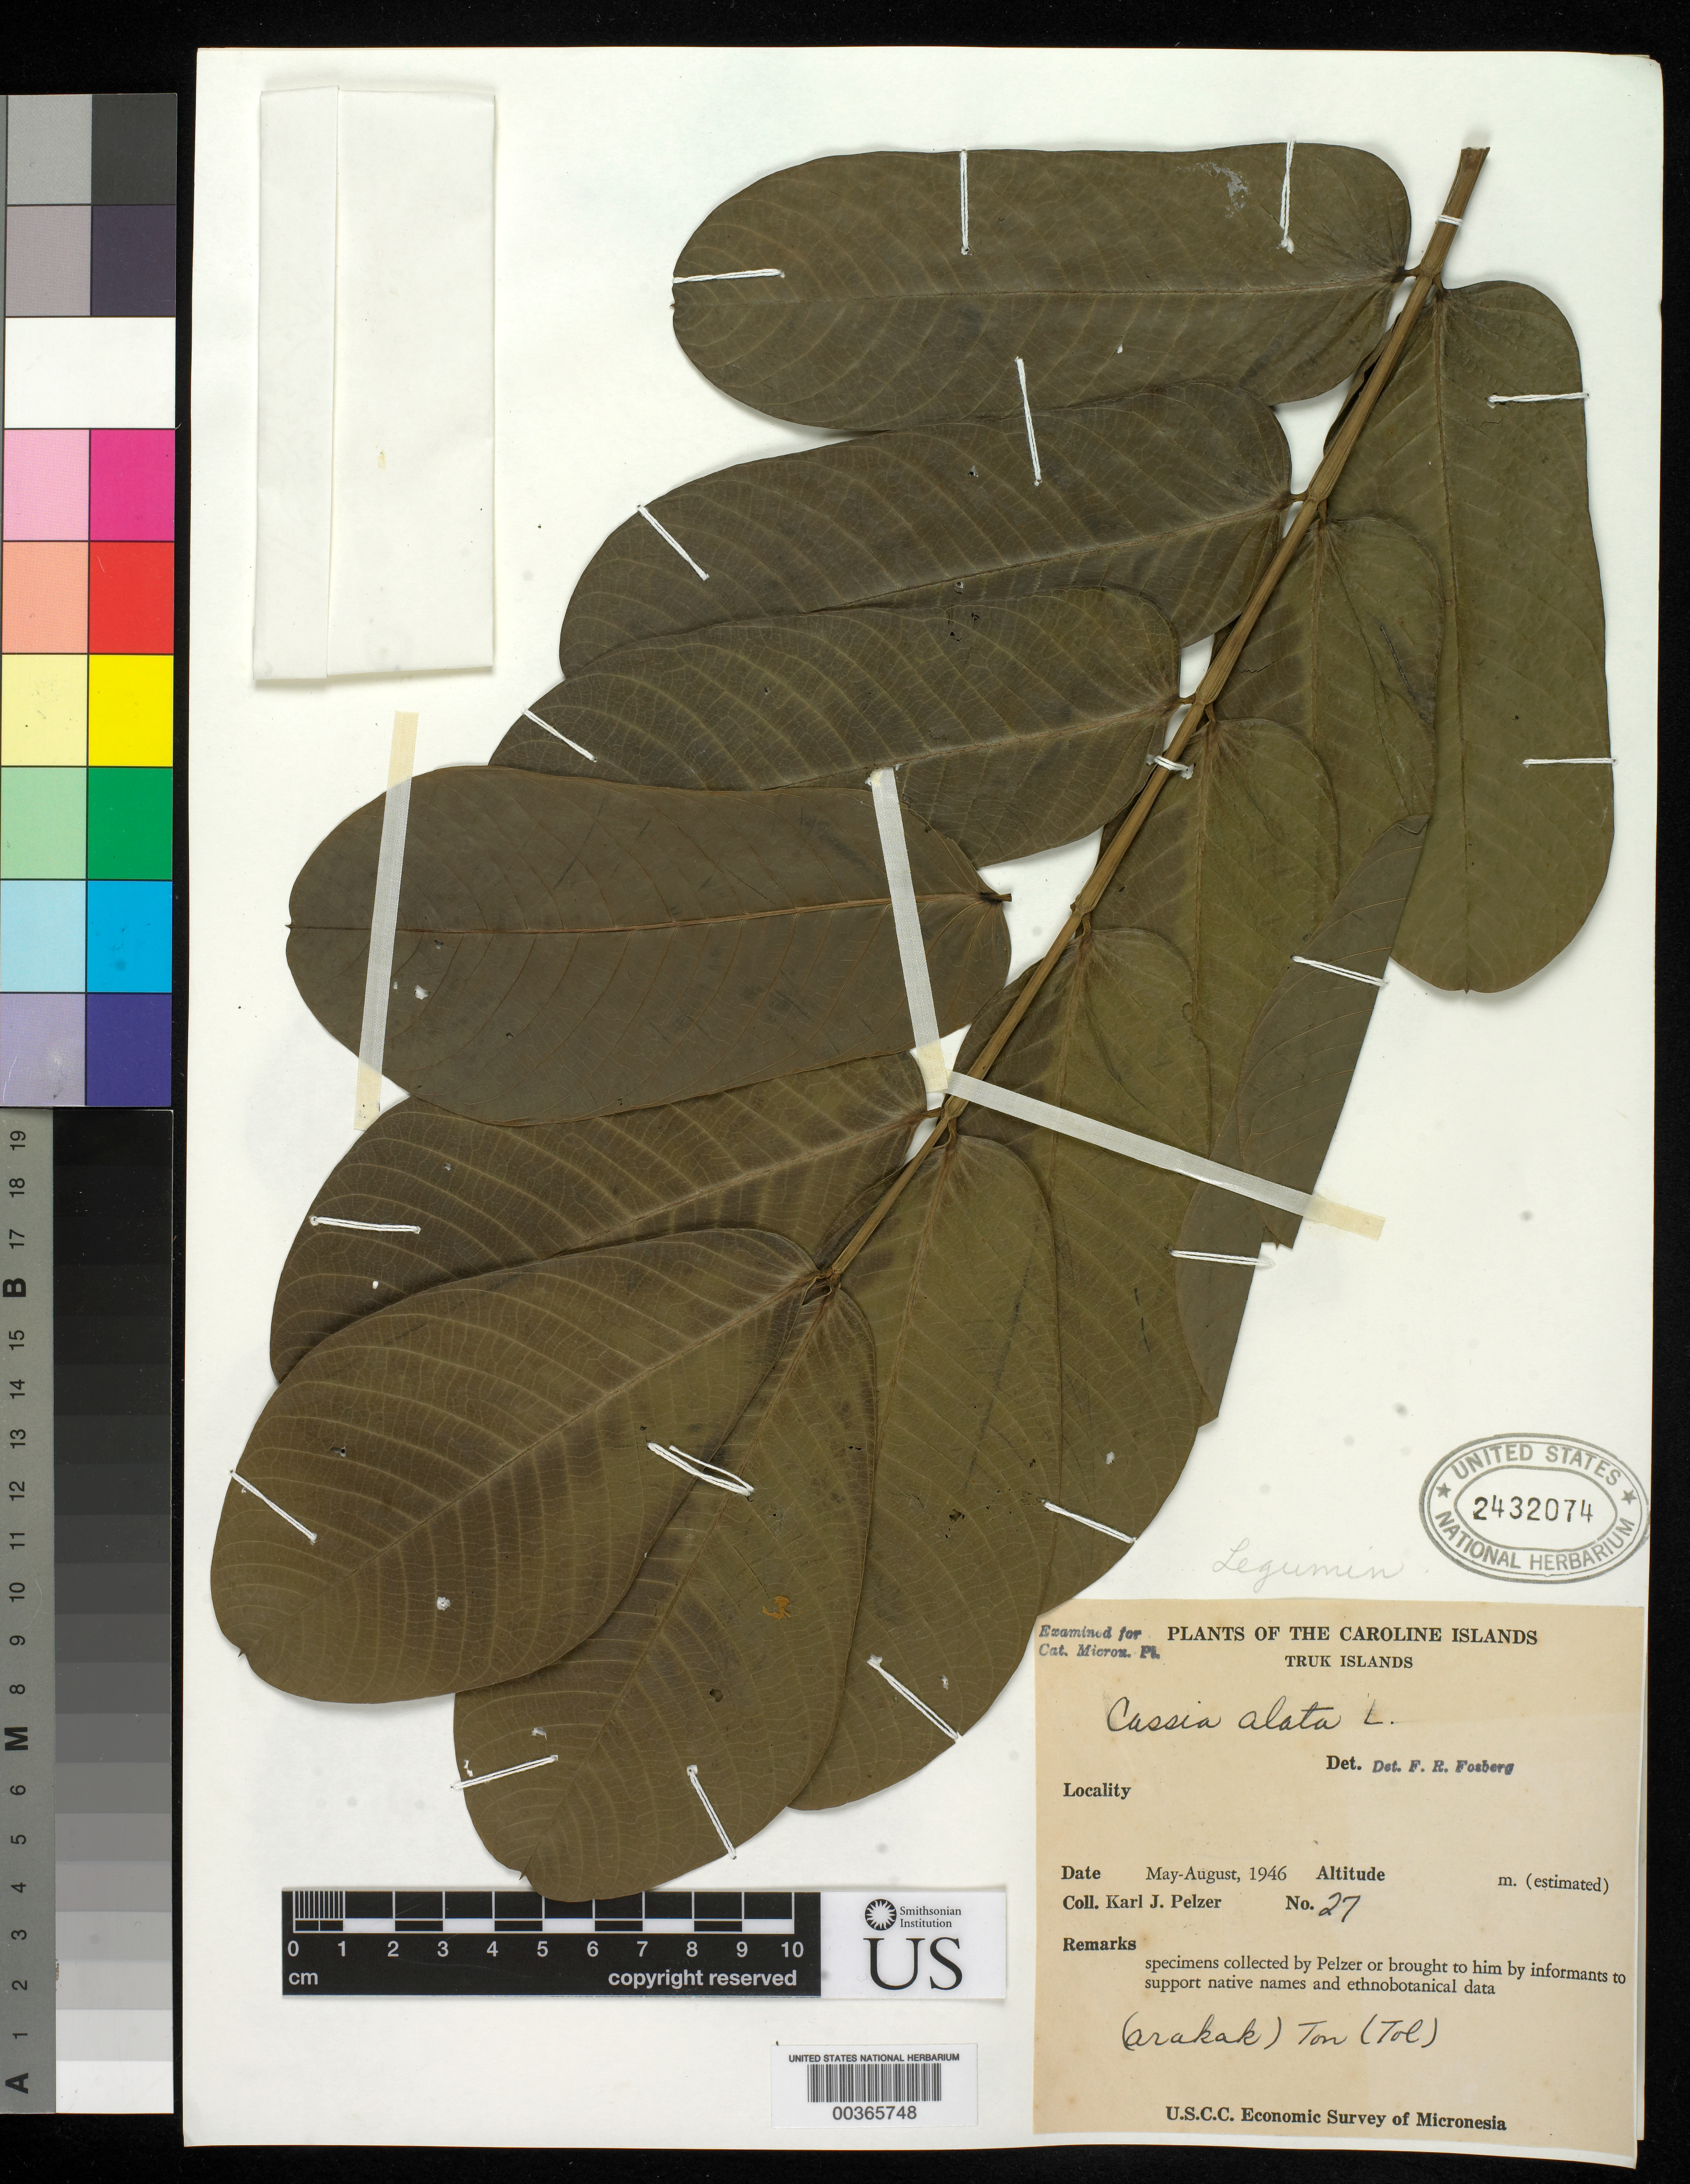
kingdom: Plantae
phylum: Tracheophyta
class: Magnoliopsida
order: Fabales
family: Fabaceae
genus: Senna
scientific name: Senna alata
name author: (L.) Roxb.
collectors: K. J. Pelzer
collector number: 27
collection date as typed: May 1946 to -- Aug 1946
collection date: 1946-05/1946-08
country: Micronesia, Federated States of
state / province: Truk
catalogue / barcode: US 2432074